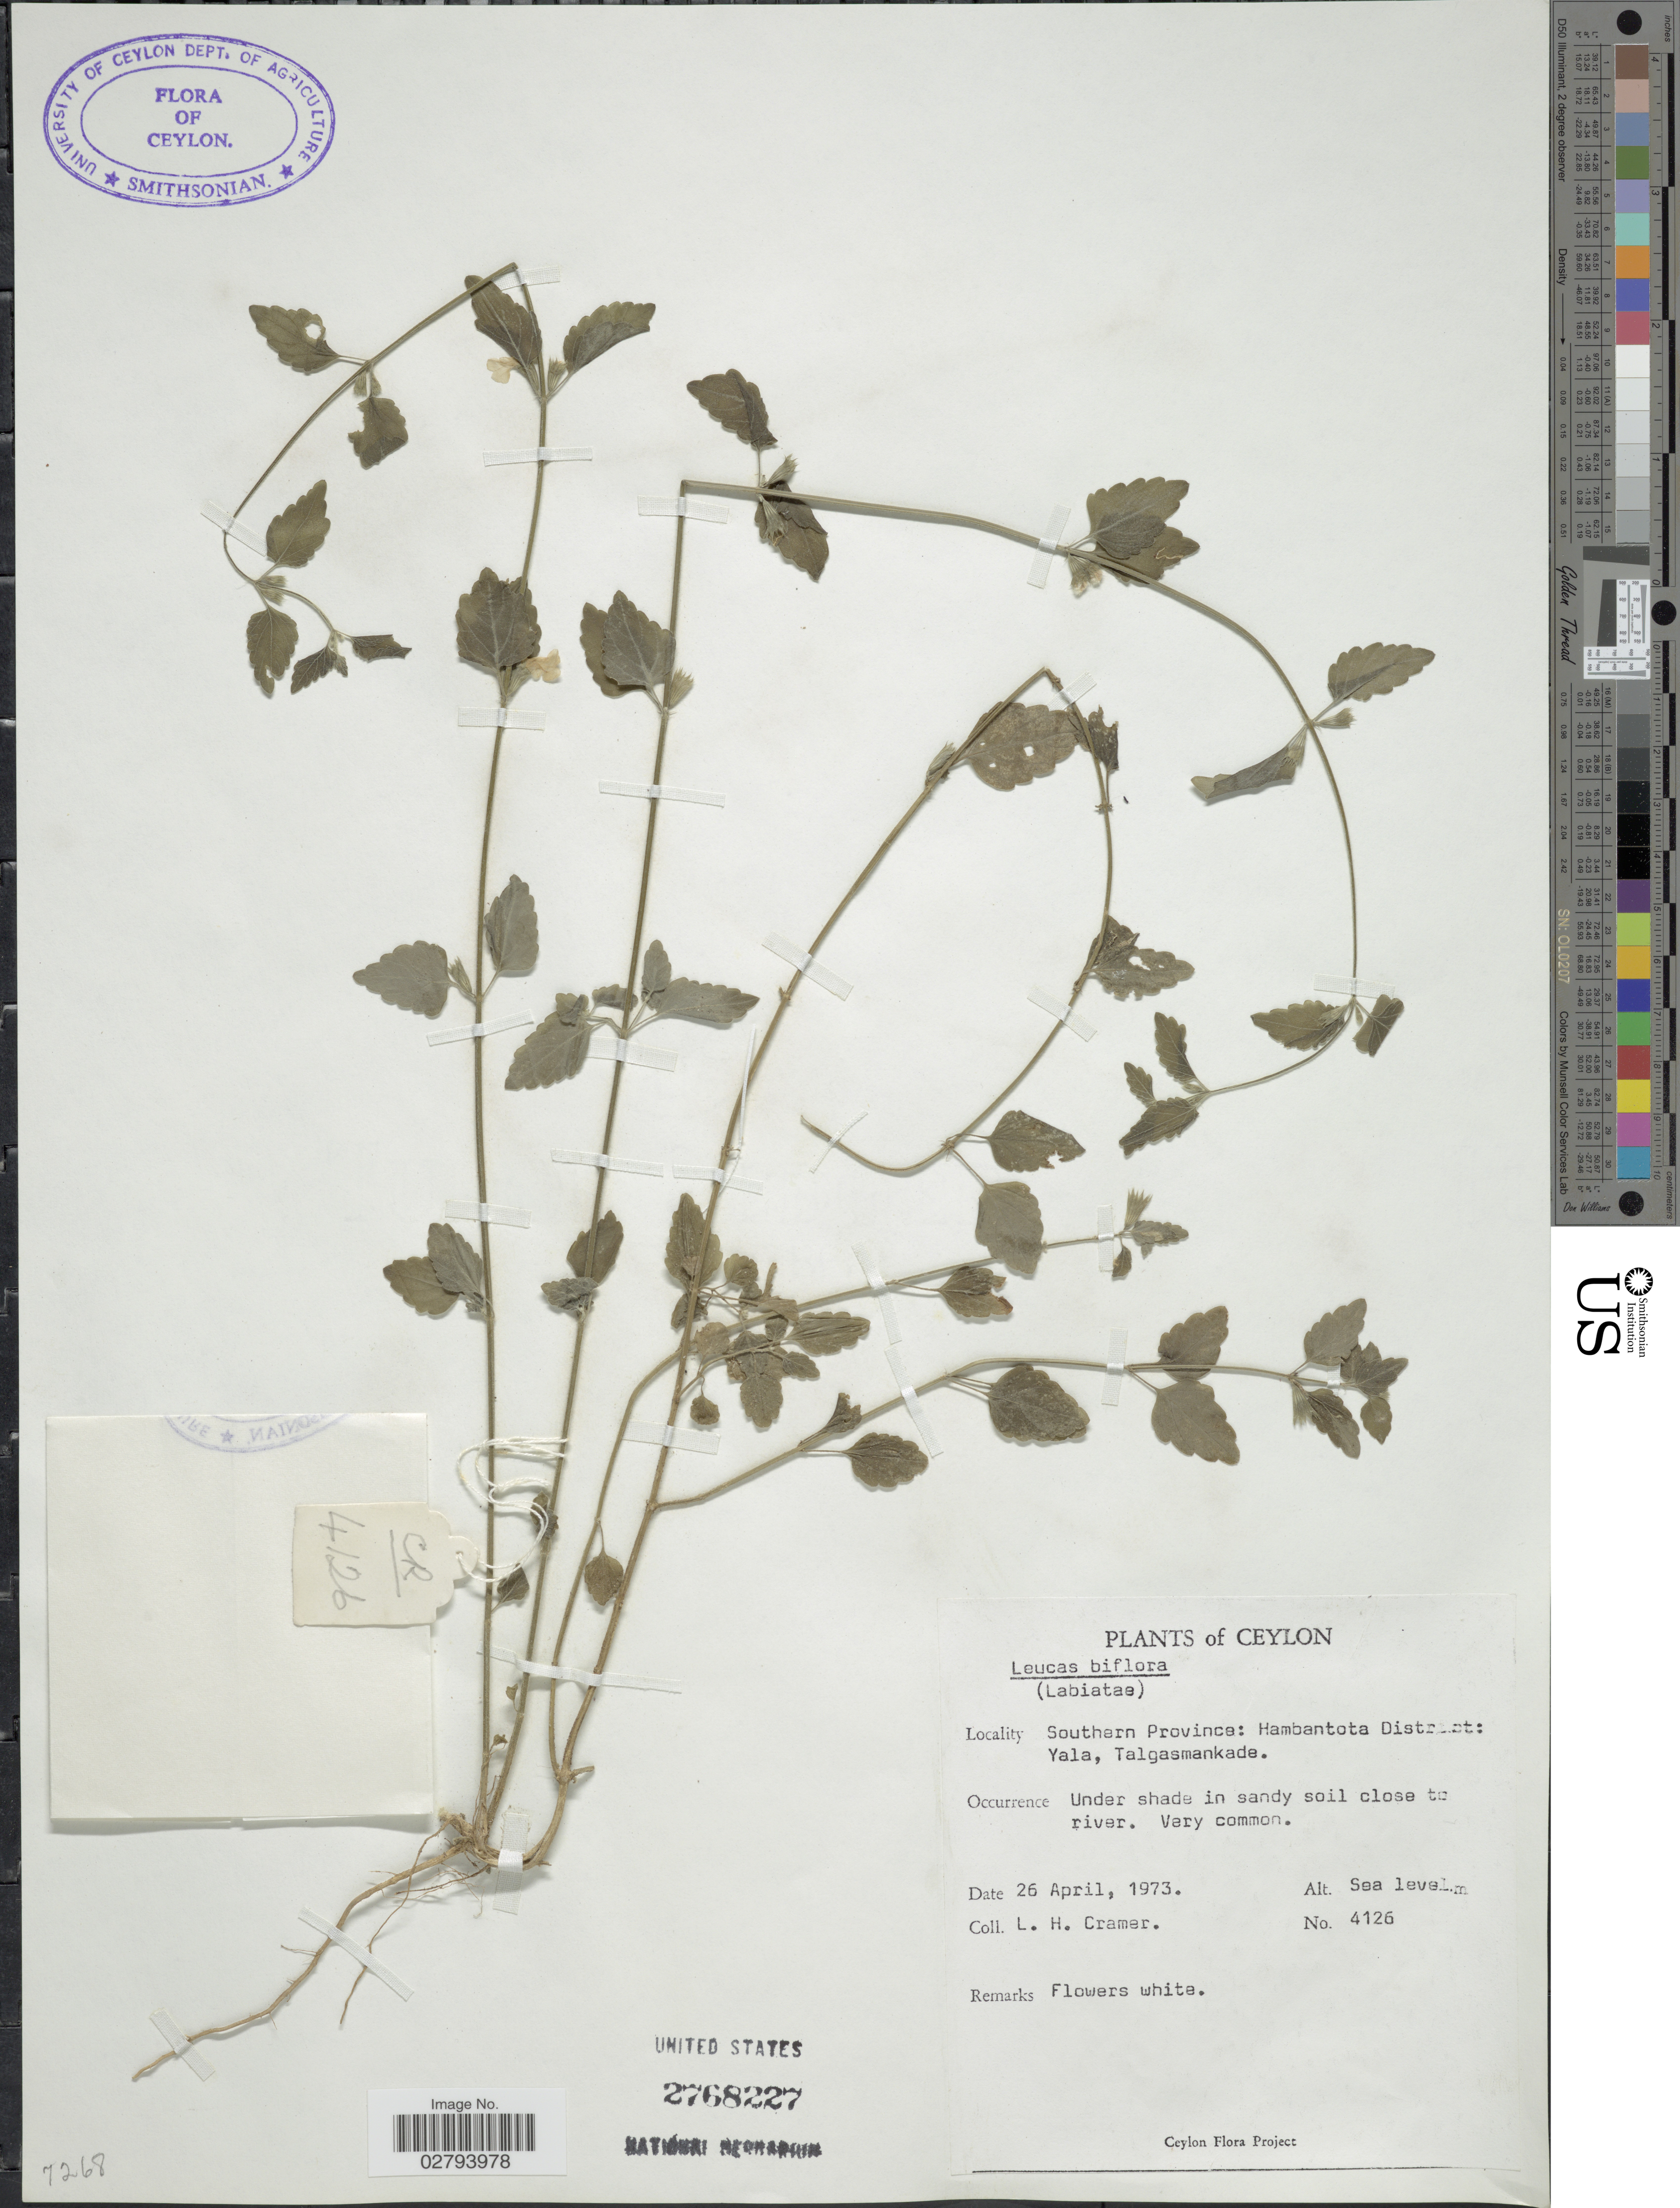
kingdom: Plantae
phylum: Tracheophyta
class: Magnoliopsida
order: Lamiales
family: Lamiaceae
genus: Leucas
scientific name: Leucas biflora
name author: (Vahl) Sm.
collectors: L. H. Cramer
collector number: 4126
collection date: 1973-04-26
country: Sri Lanka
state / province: Southern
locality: Ceylon, Southern Province: Hambantota District: Yala, Talgasmankade.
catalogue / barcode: US 2768227